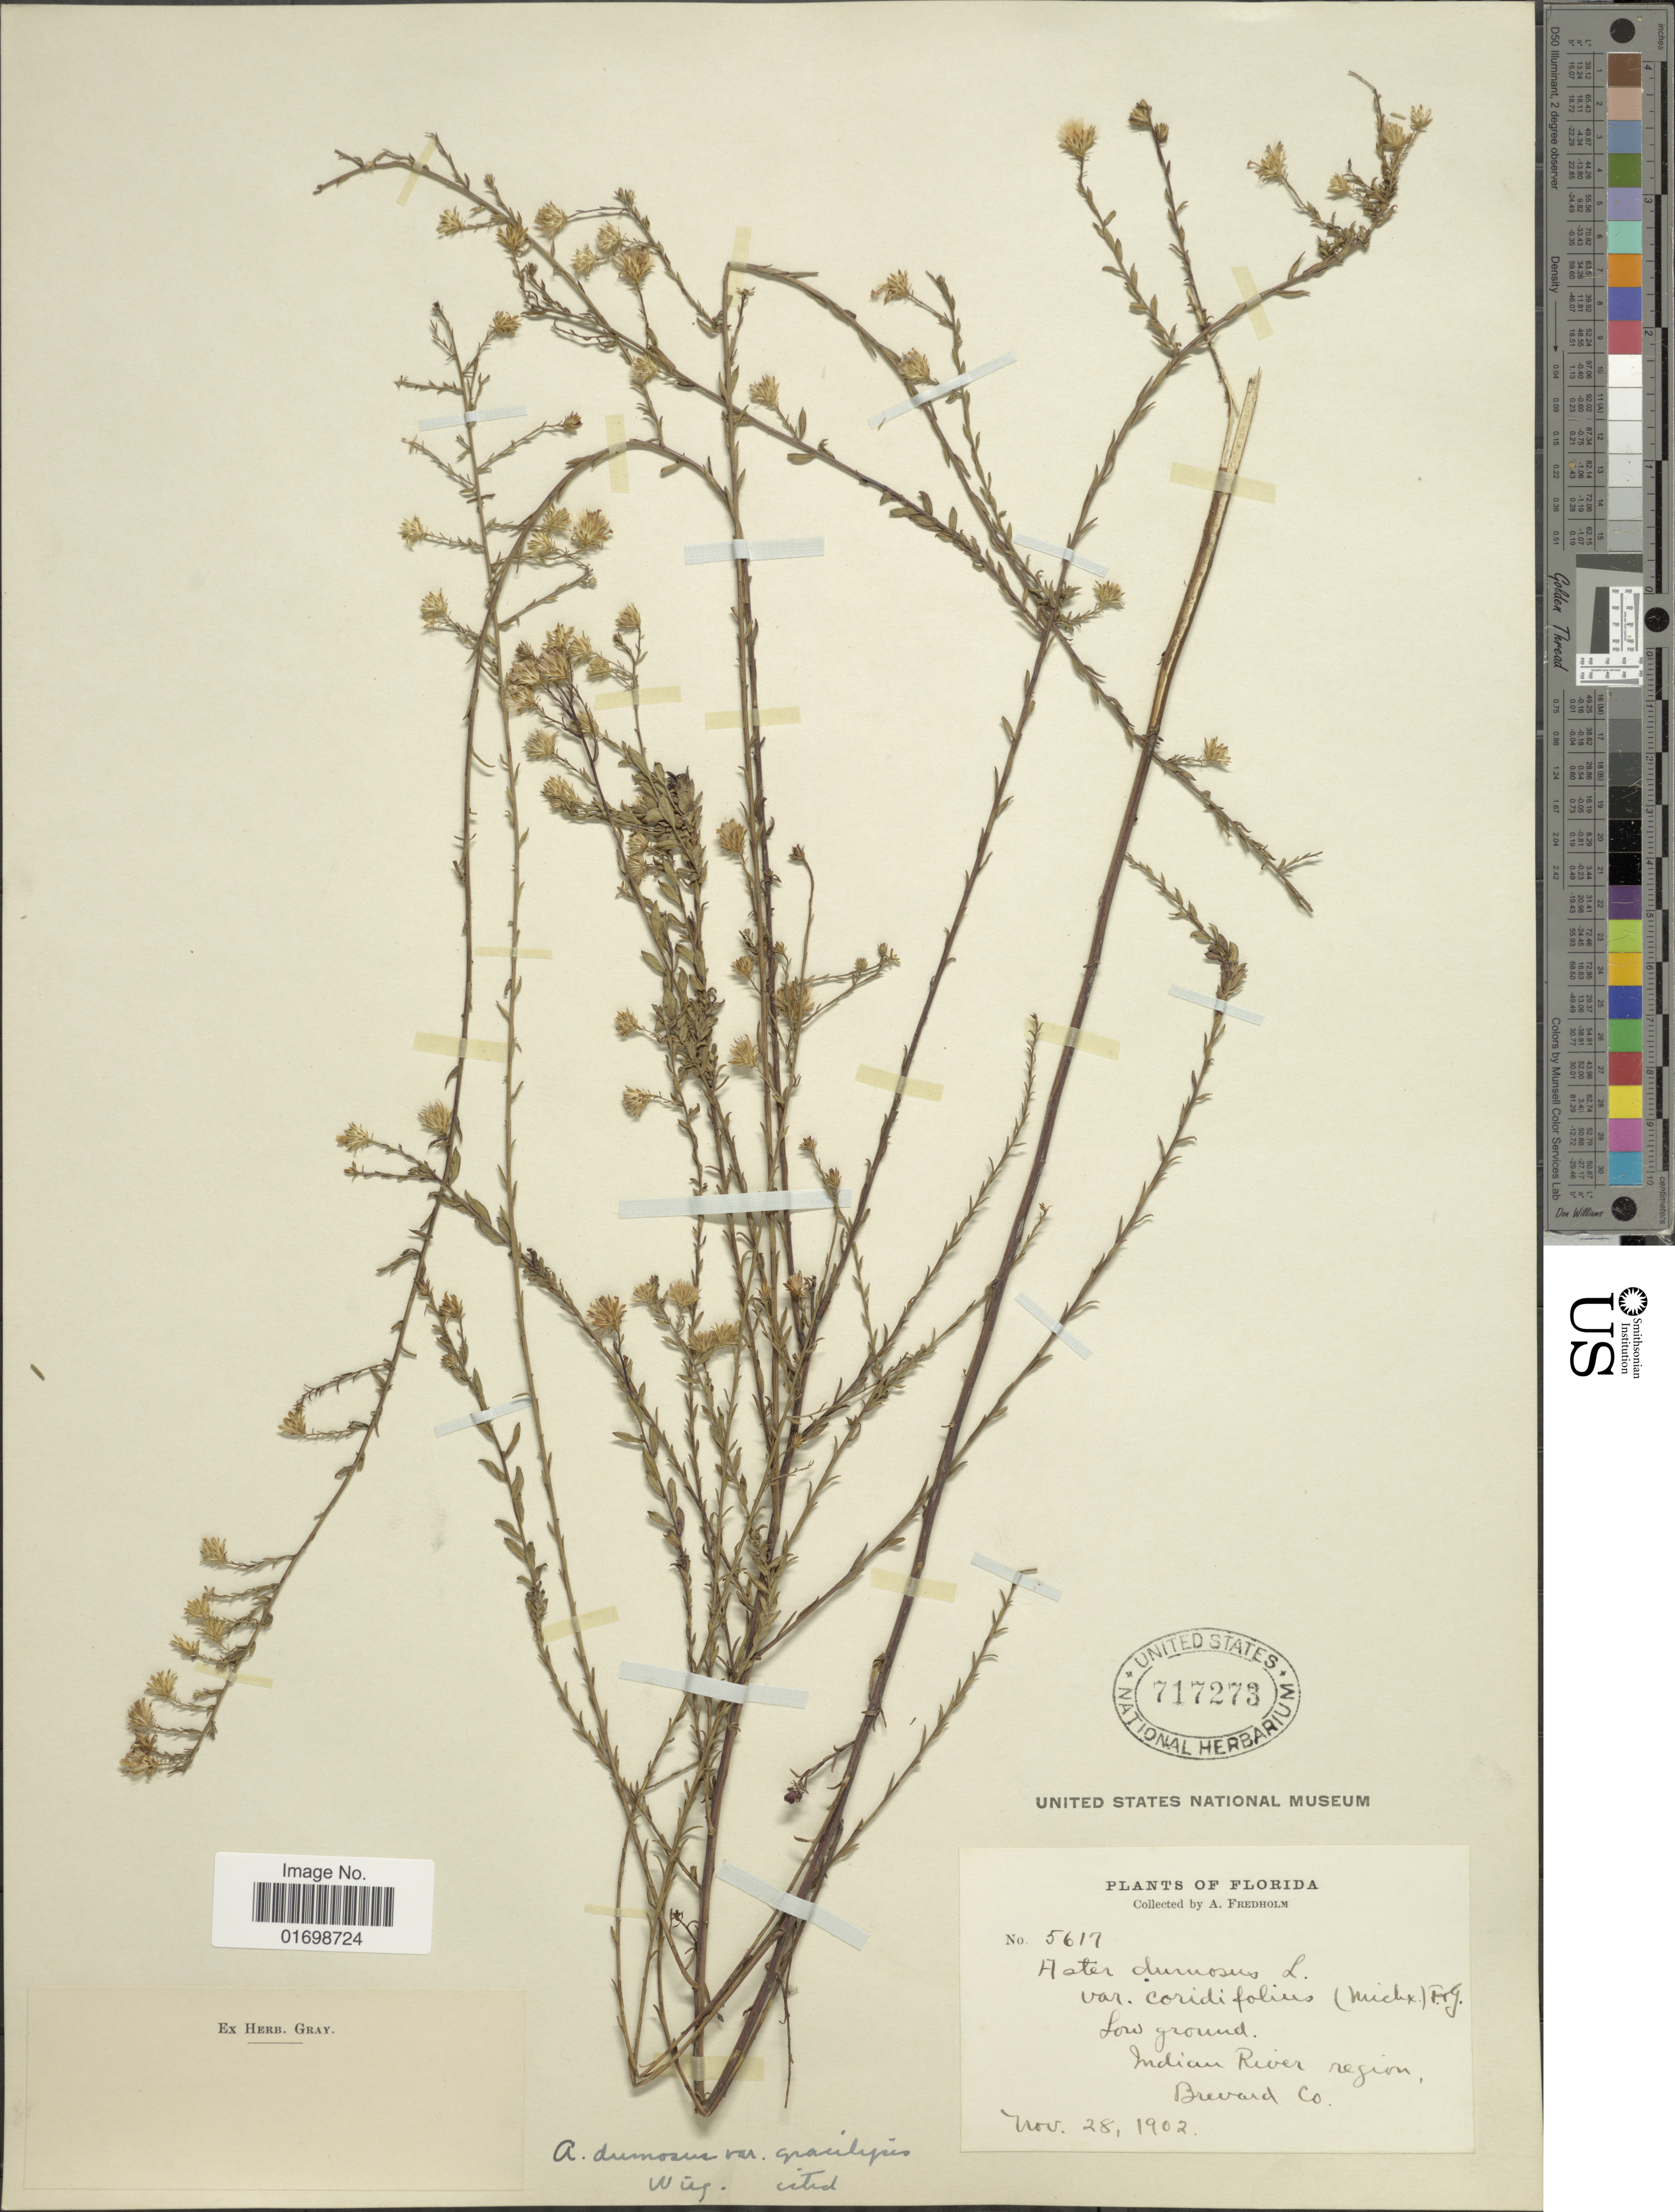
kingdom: Plantae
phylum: Tracheophyta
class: Magnoliopsida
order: Asterales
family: Asteraceae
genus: Symphyotrichum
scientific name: Symphyotrichum dumosum var. gracilipes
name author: (Wiegand) G.L. Nesom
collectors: A. Fredholm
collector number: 5617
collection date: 1902-11-28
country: United States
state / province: Florida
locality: Indian River region, Brevard Co.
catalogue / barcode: US 717273